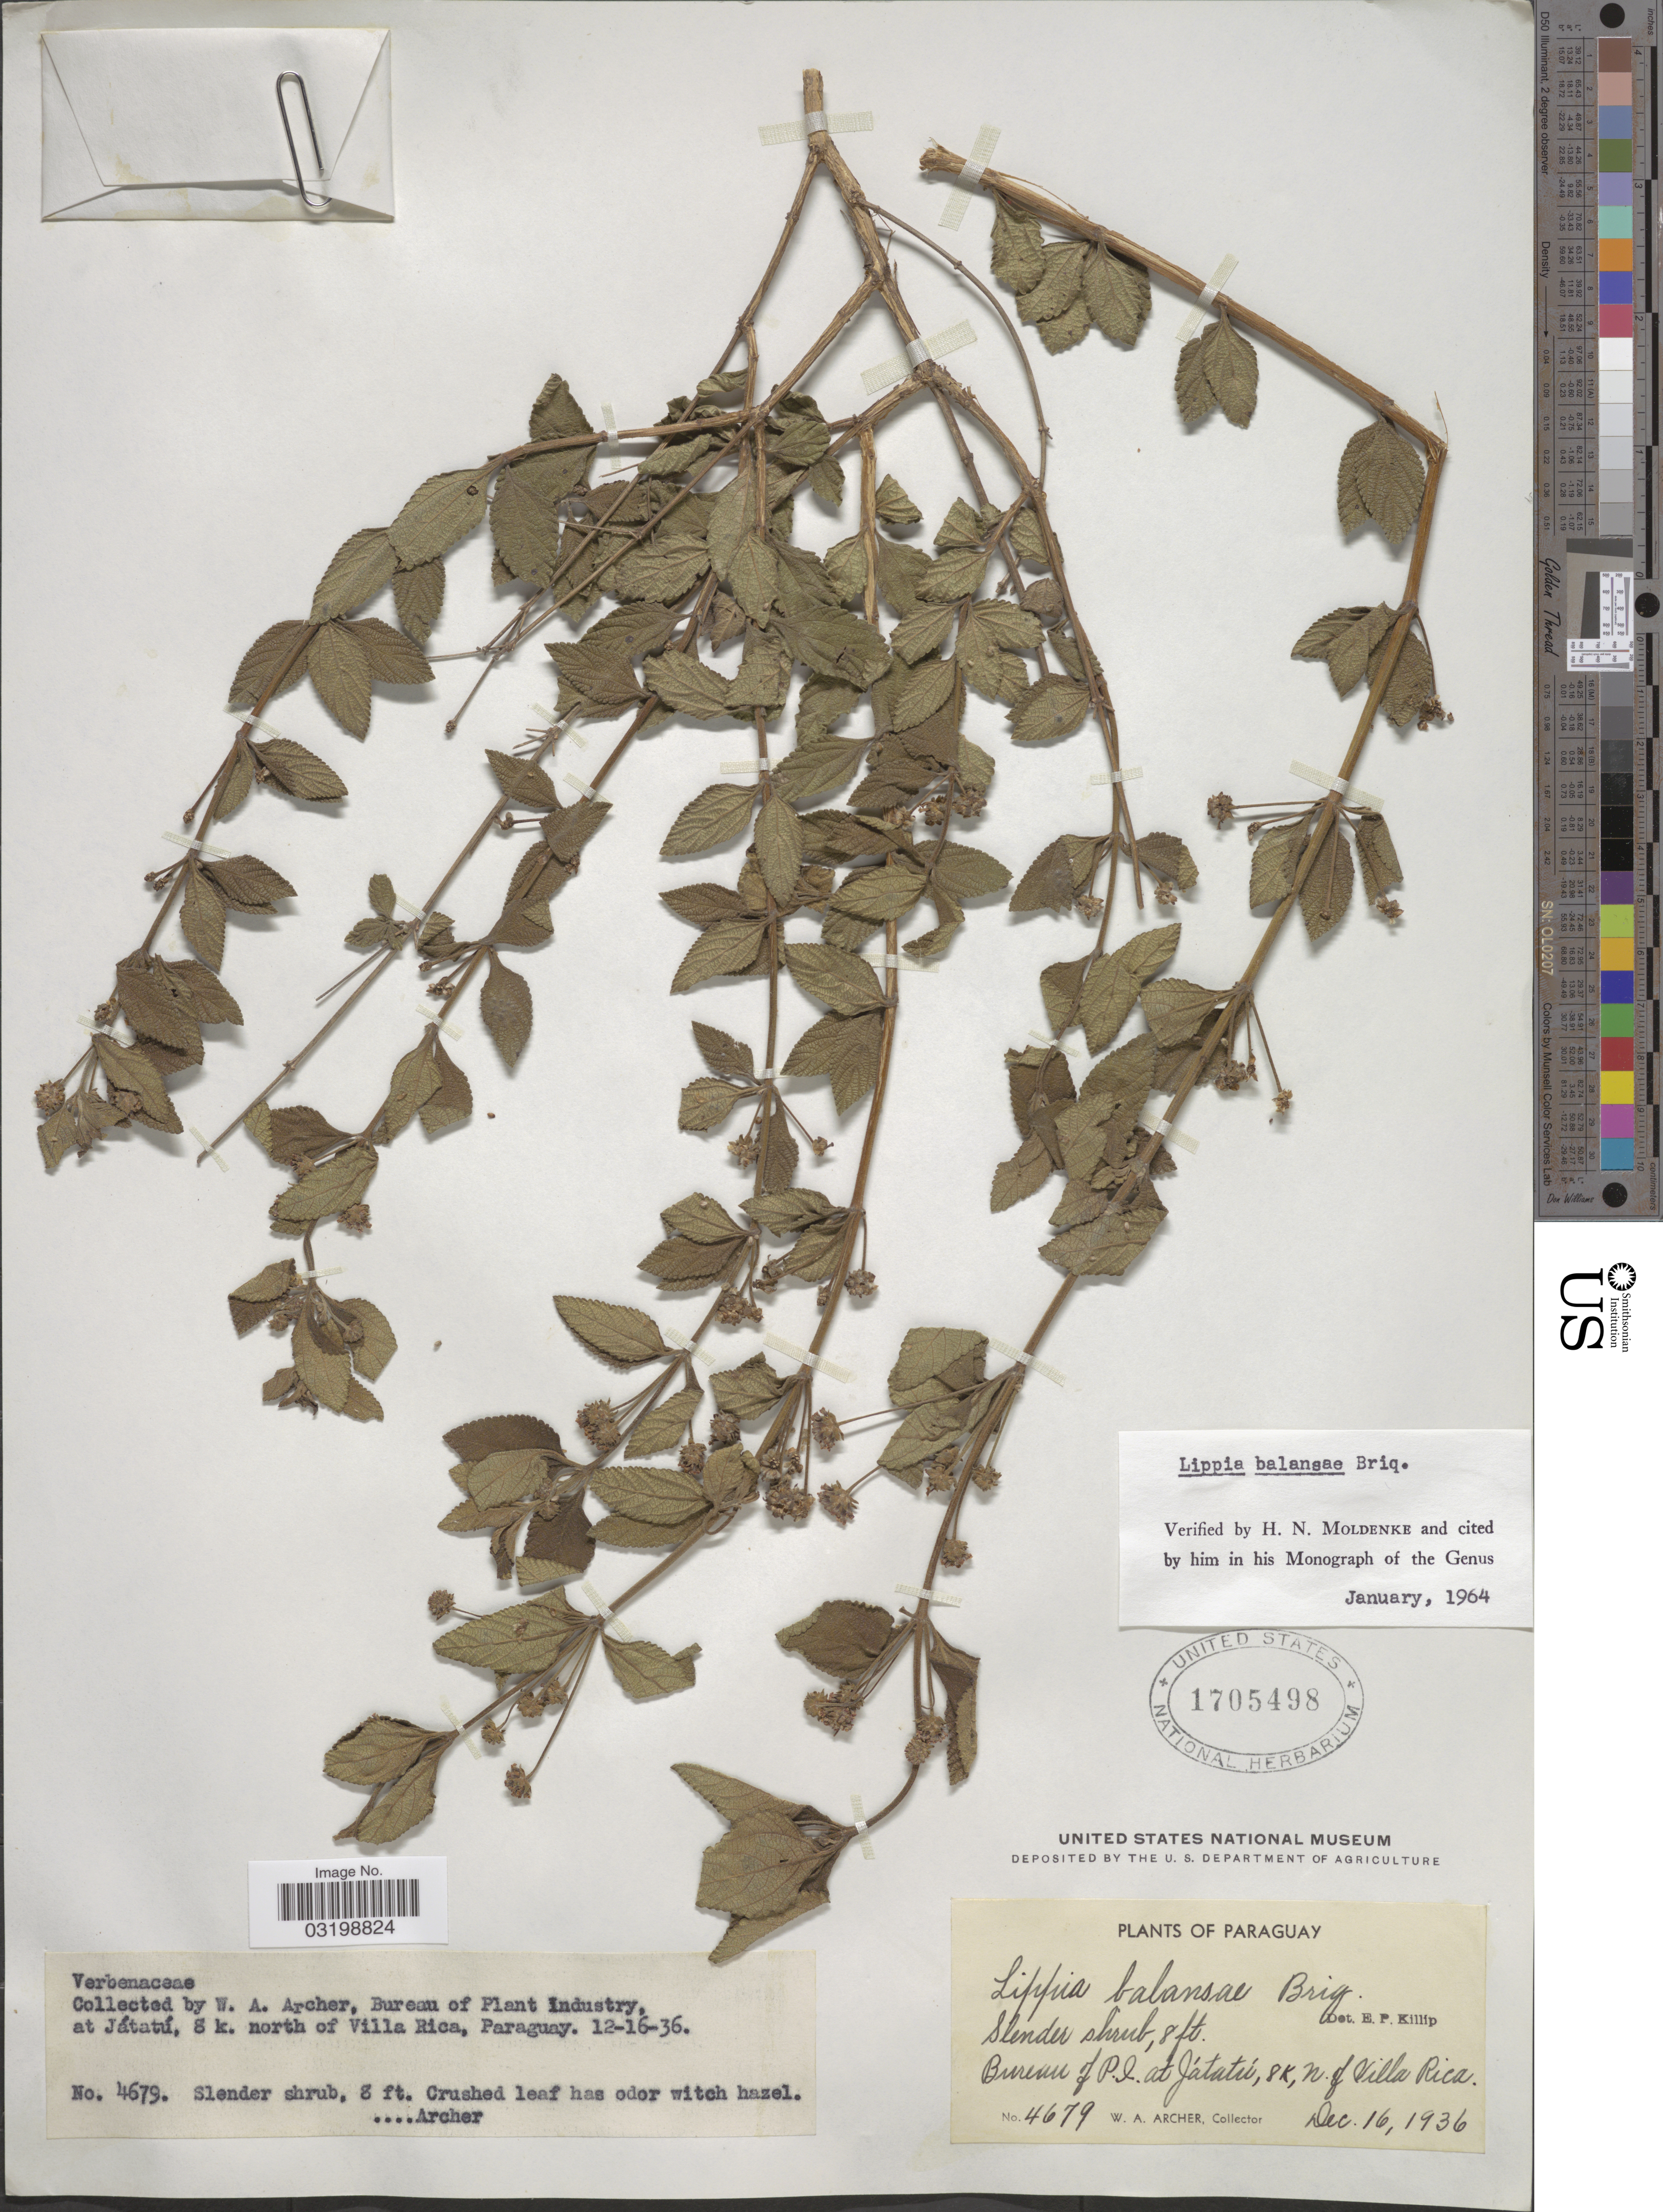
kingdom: Plantae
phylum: Tracheophyta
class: Magnoliopsida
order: Lamiales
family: Verbenaceae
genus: Lippia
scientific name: Lippia balansae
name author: Briq.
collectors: W. Archer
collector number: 4679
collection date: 1936-12-16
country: Paraguay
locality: At Játatú, 8 k. north of Villa Rica.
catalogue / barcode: US 1705498